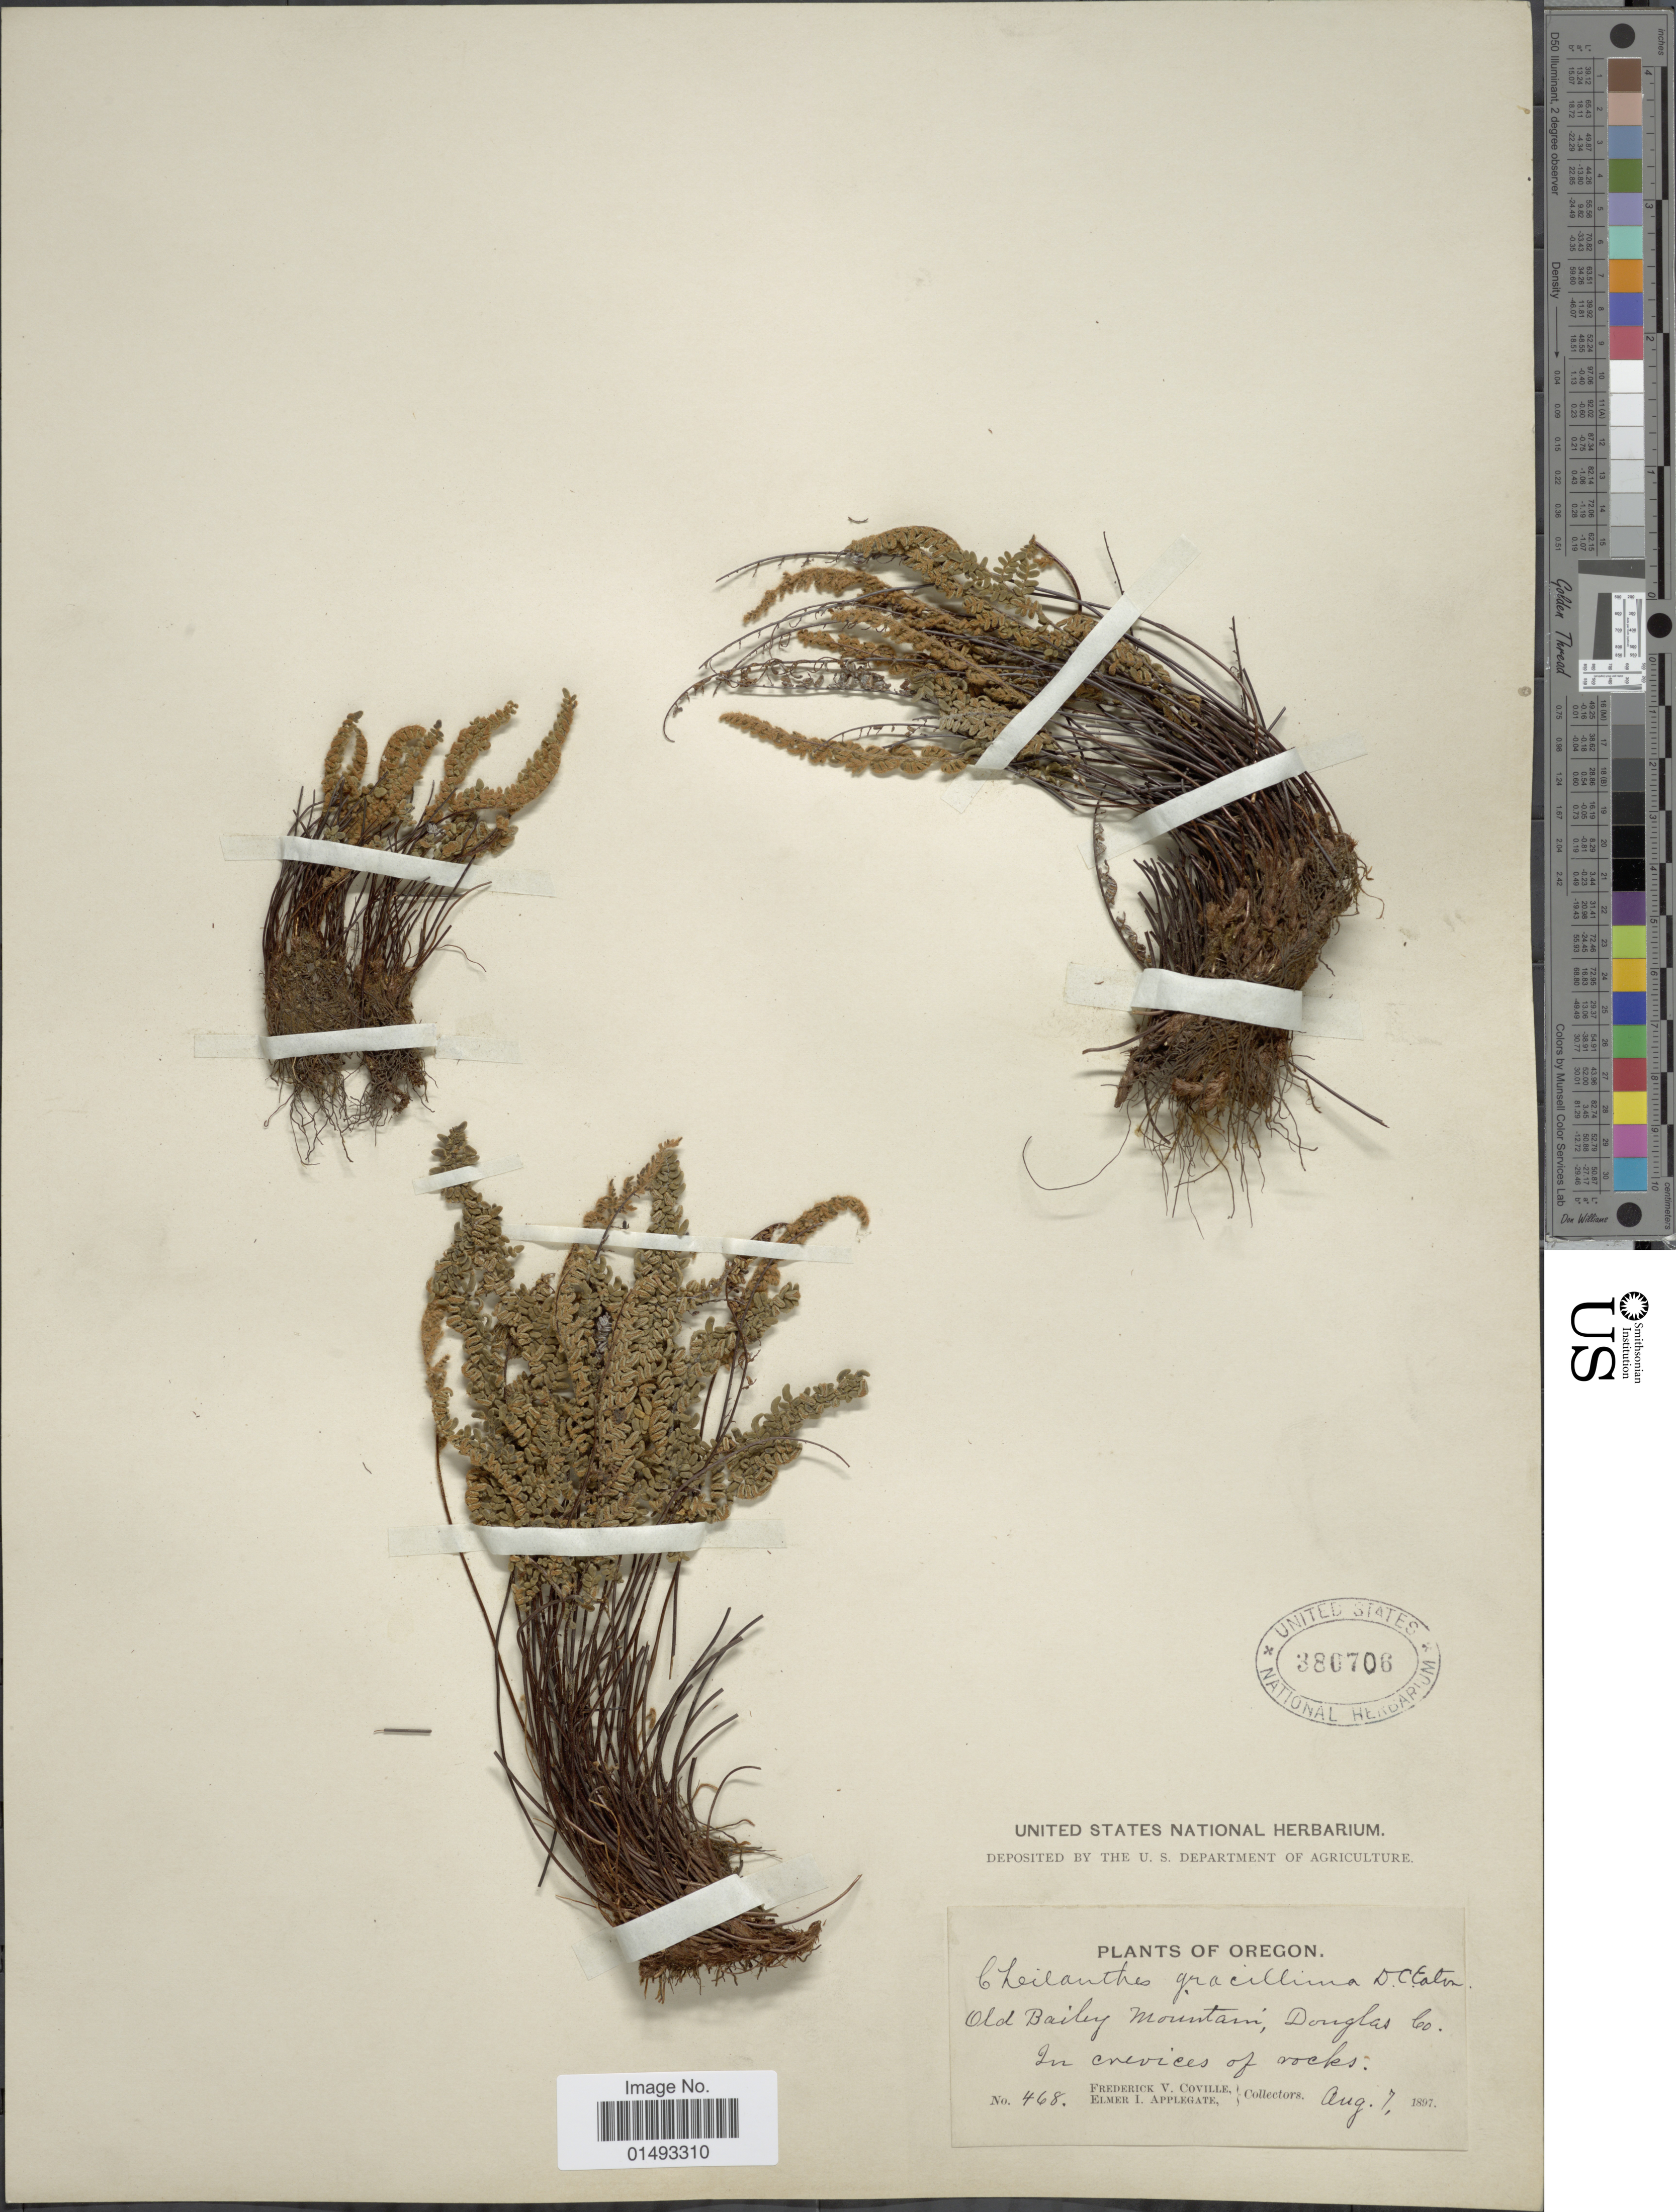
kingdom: Plantae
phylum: Tracheophyta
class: Polypodiopsida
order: Polypodiales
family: Pteridaceae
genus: Myriopteris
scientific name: Myriopteris gracillima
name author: (D.C. Eaton) J. Sm.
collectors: F. V. Coville & E. I. Applegate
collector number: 468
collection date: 1897-08-07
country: United States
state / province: Oregon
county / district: Douglas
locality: Old Bailey Mountain, Douglas Co, In crevices of rocks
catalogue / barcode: US 380706